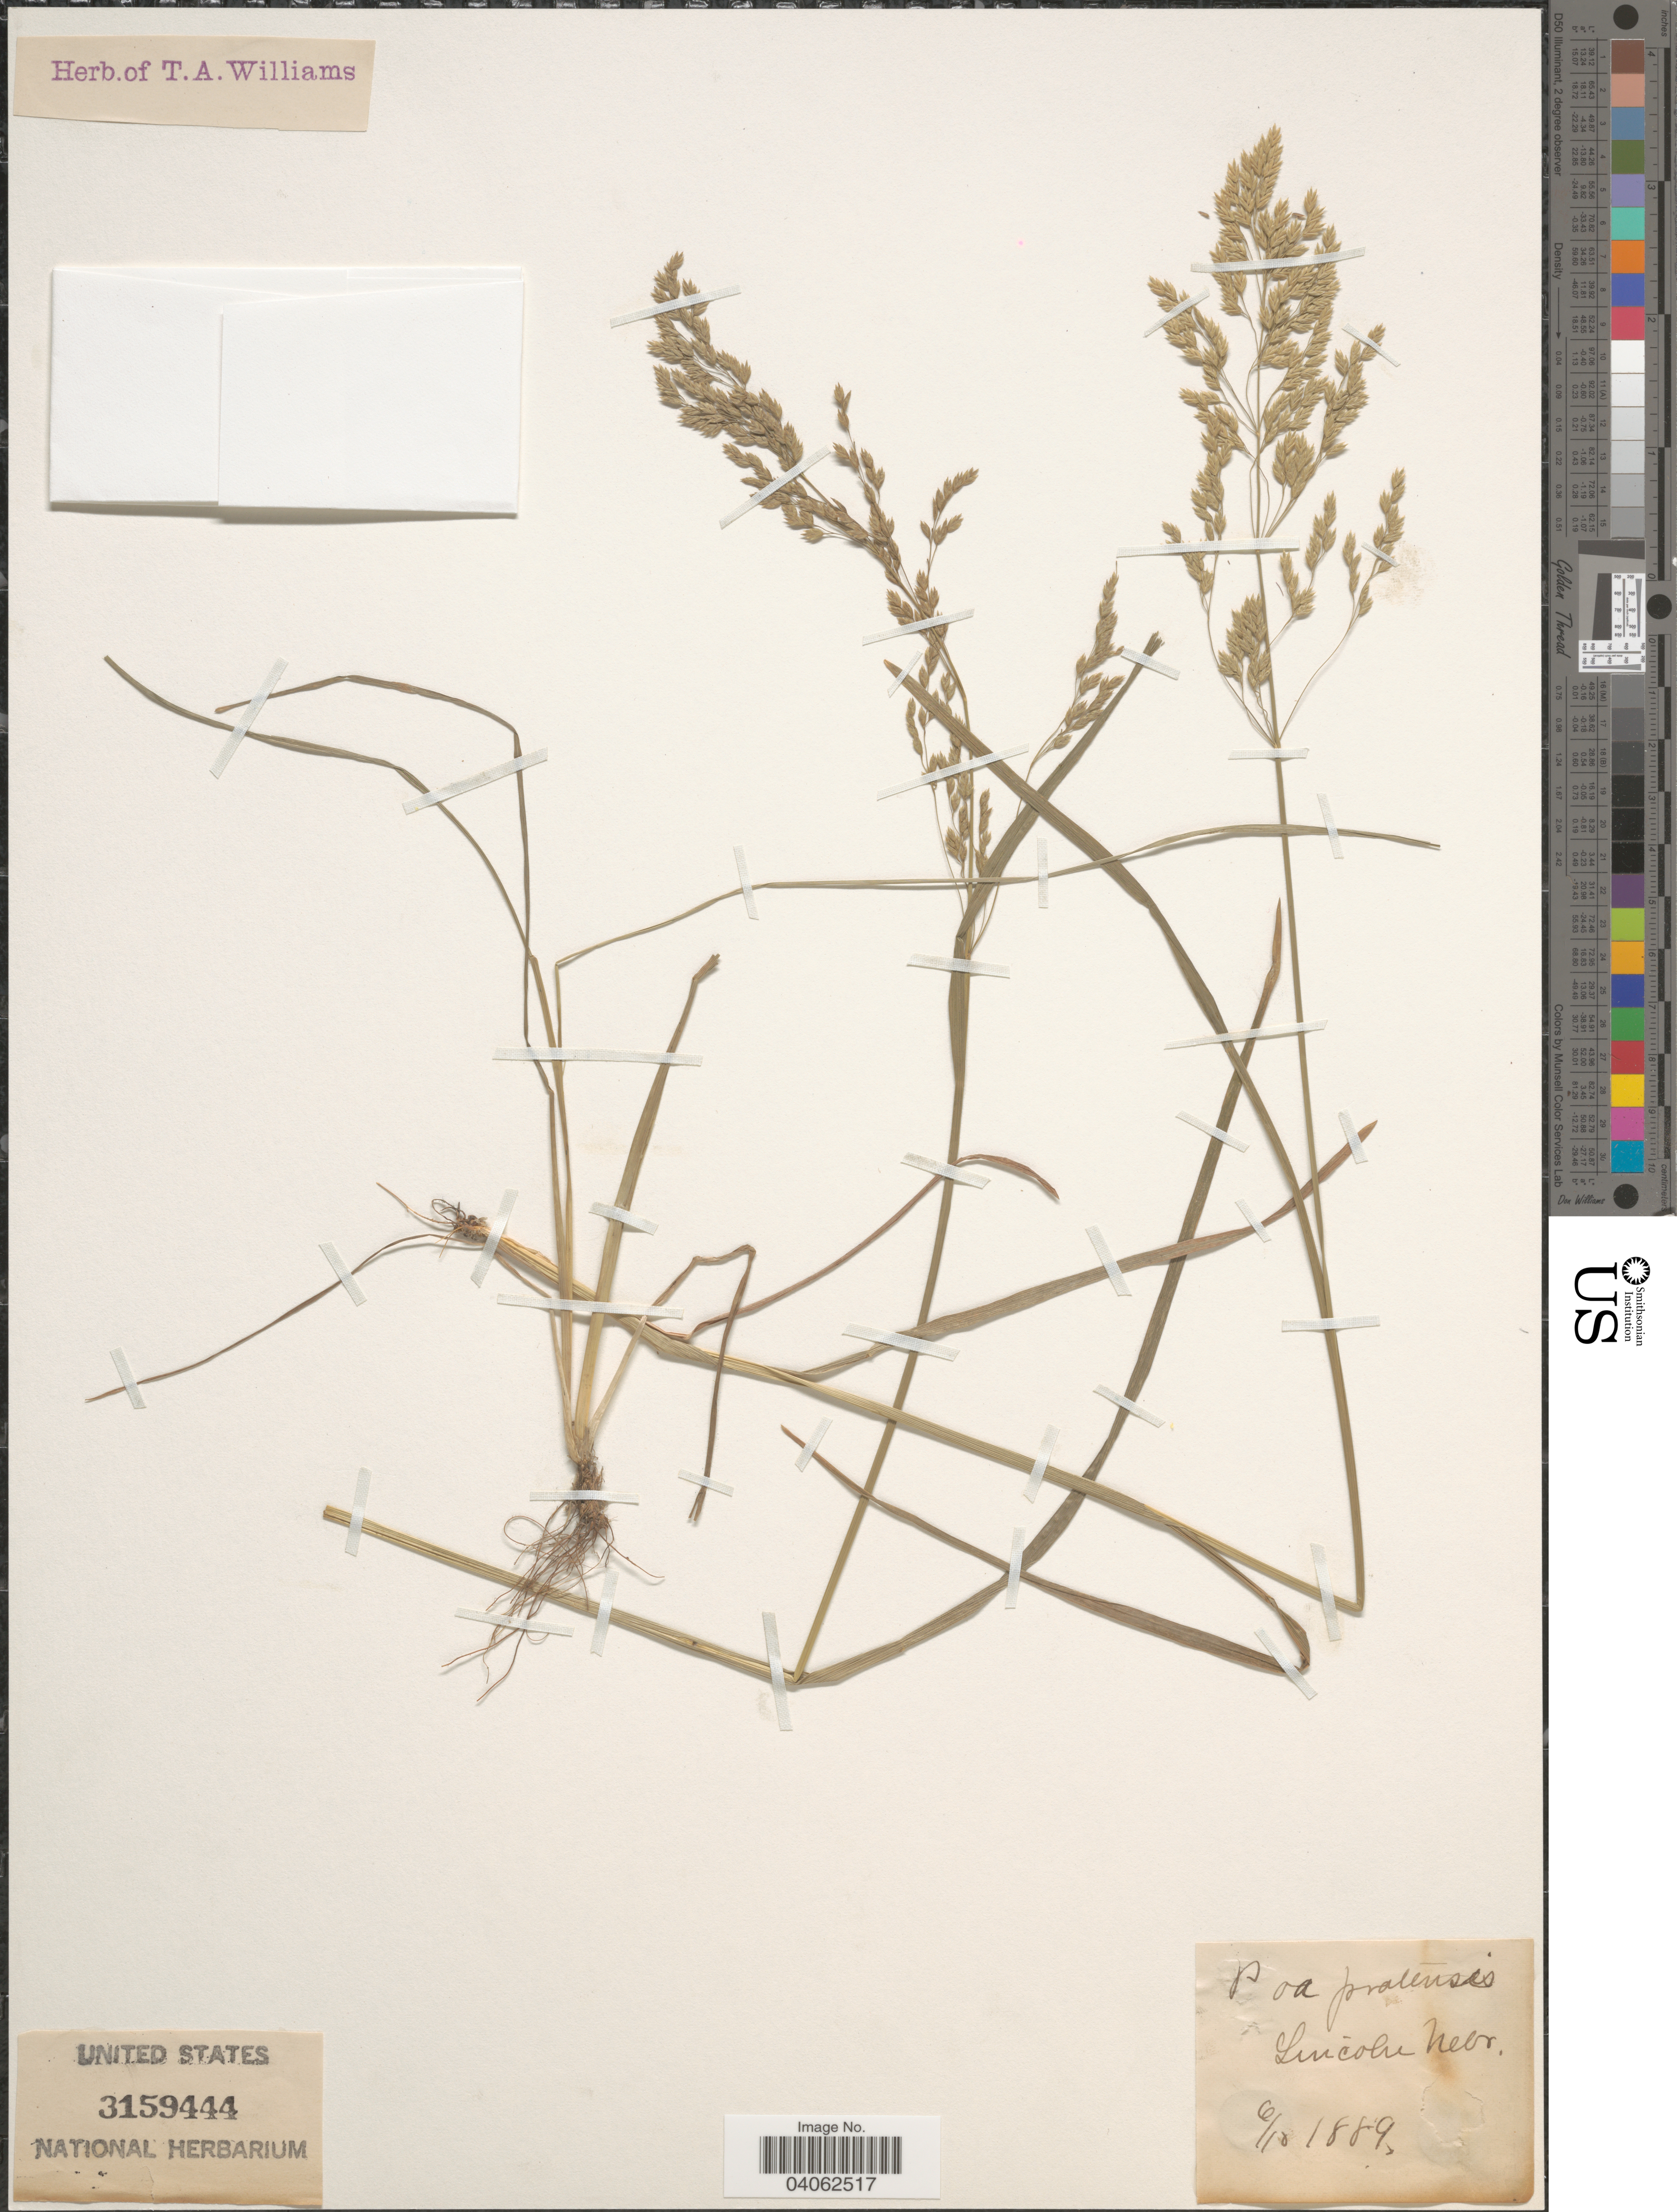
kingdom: Plantae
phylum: Tracheophyta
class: Liliopsida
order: Poales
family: Poaceae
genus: Poa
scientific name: Poa pratensis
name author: L.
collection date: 1889-06-18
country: United States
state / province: Nebraska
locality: Lincoln.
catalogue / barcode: US 3159444